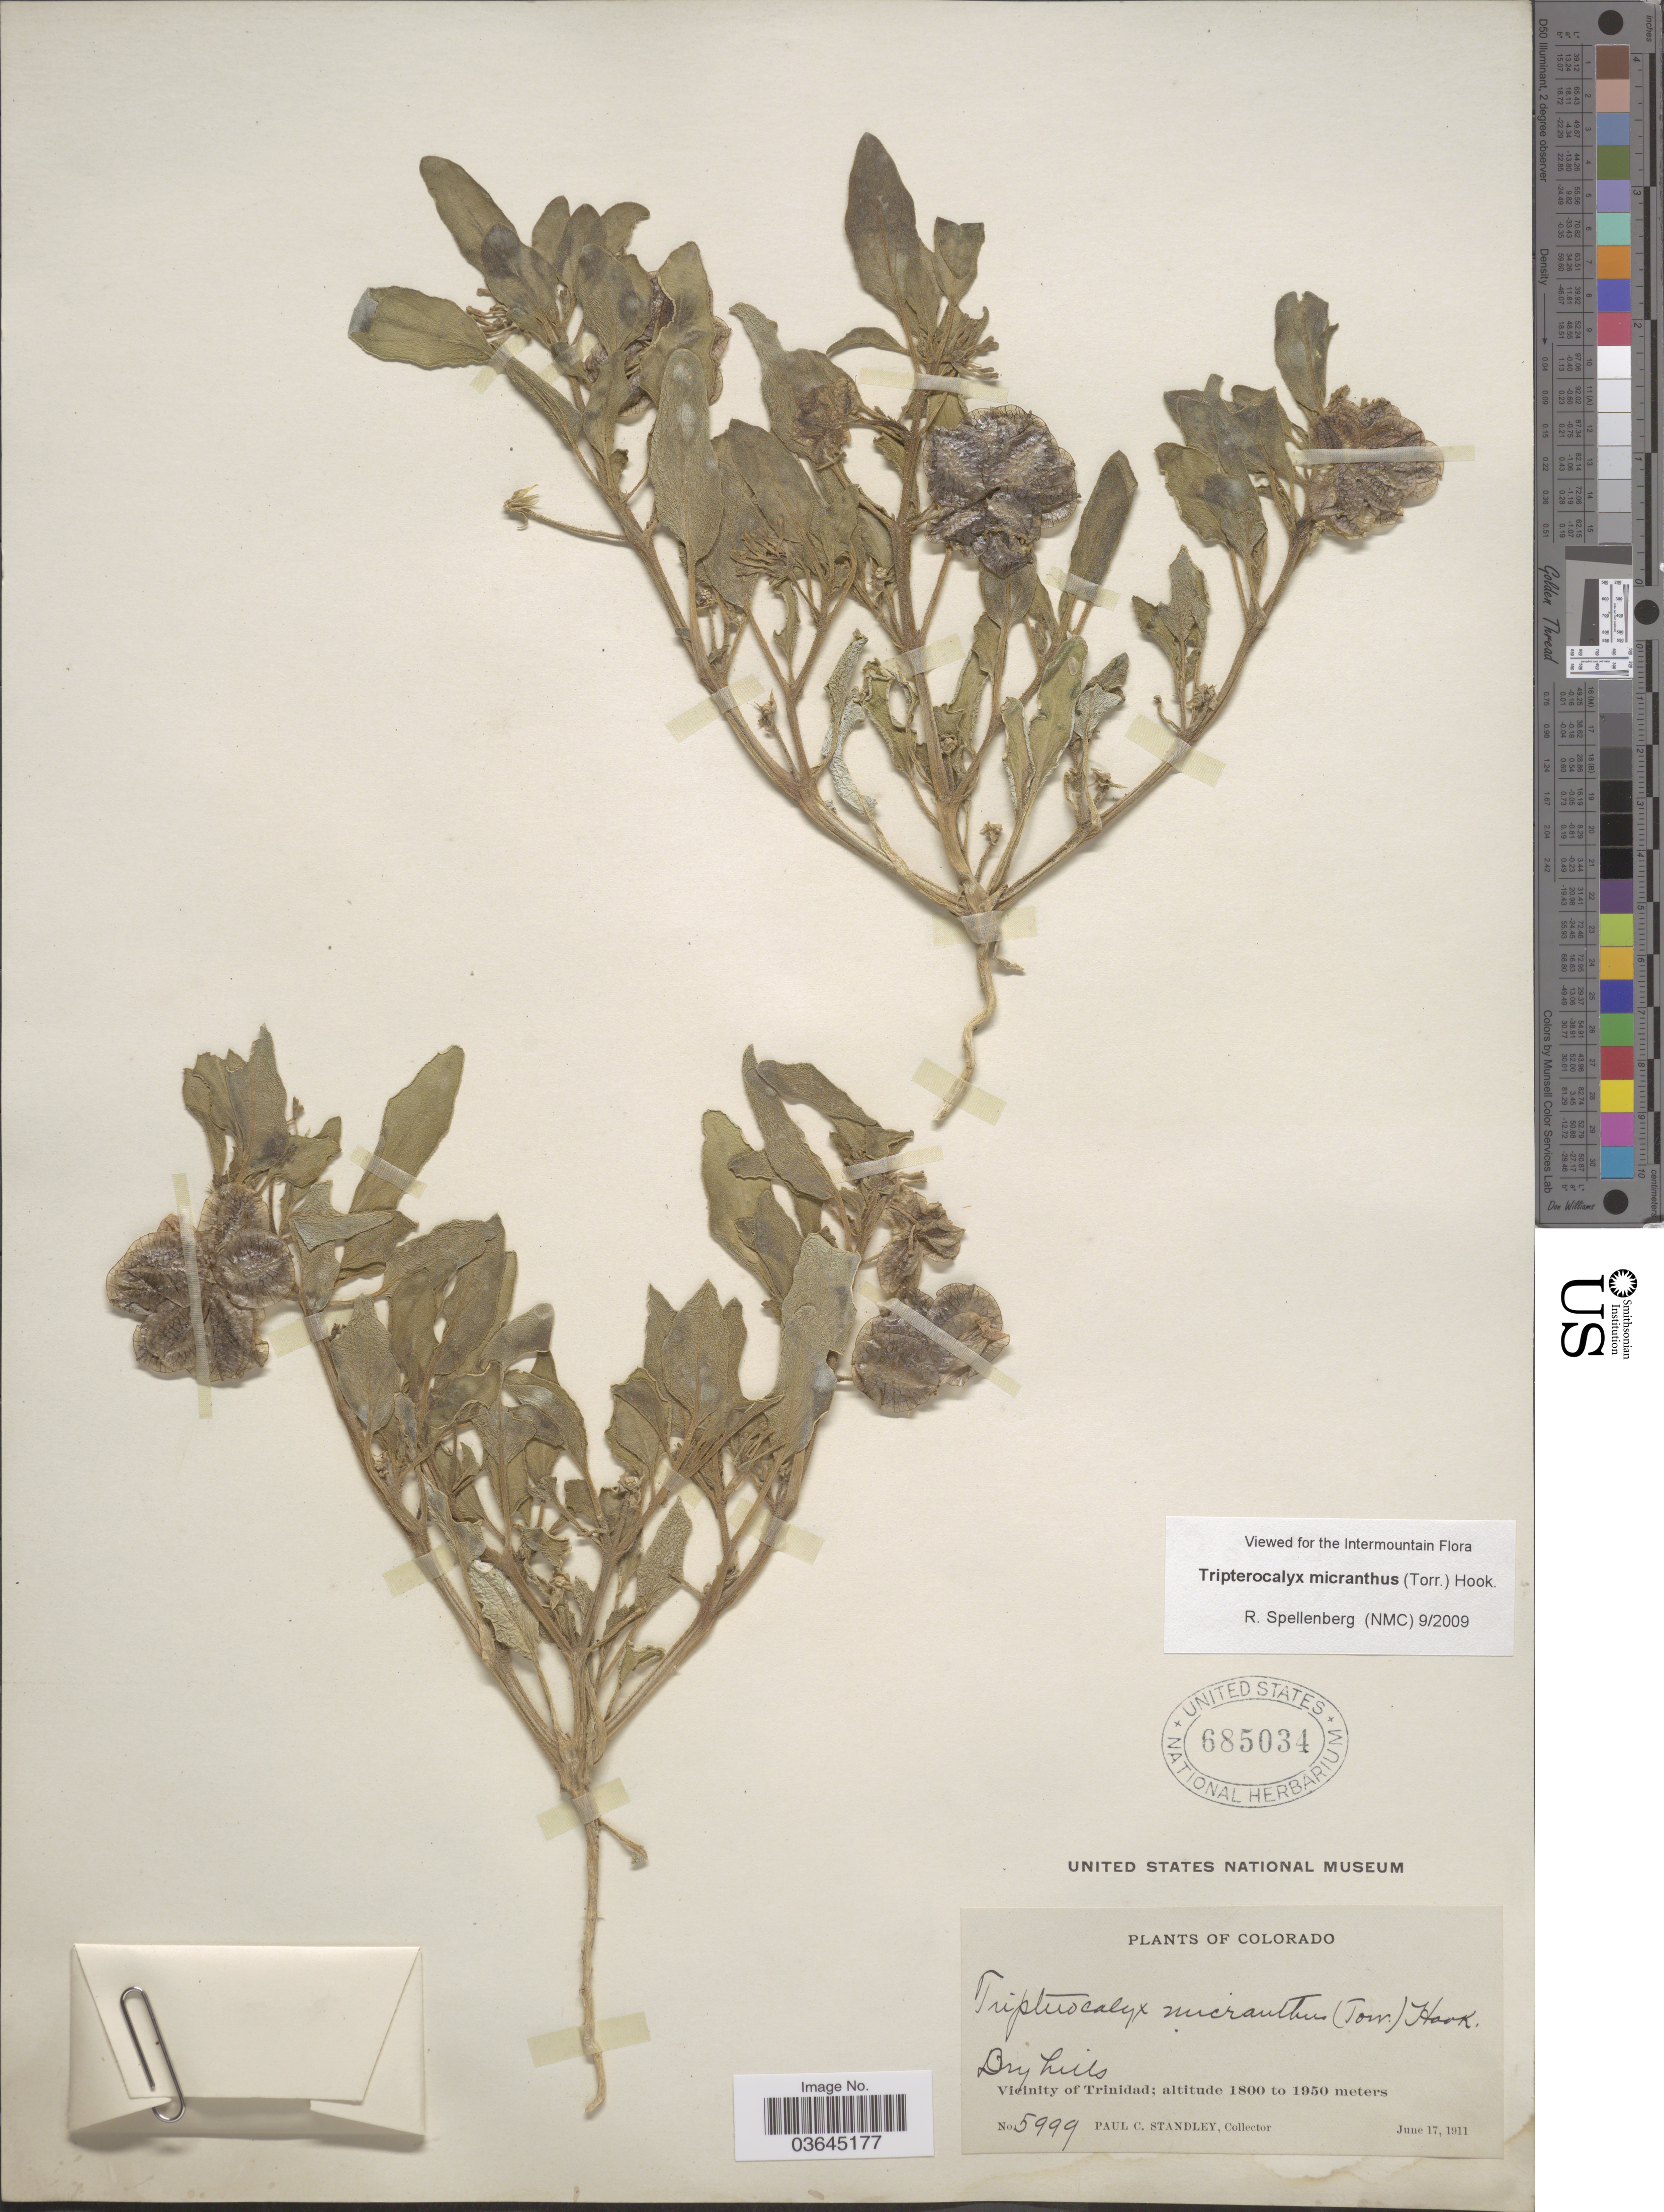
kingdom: Plantae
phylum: Tracheophyta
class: Magnoliopsida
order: Caryophyllales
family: Nyctaginaceae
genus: Tripterocalyx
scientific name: Tripterocalyx micranthus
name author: (Torr.) Hook.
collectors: P. C. Standley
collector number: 5999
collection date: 1911-06-17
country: United States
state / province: Colorado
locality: Vicinity of Trinidad.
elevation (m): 1800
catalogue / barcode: US 685034